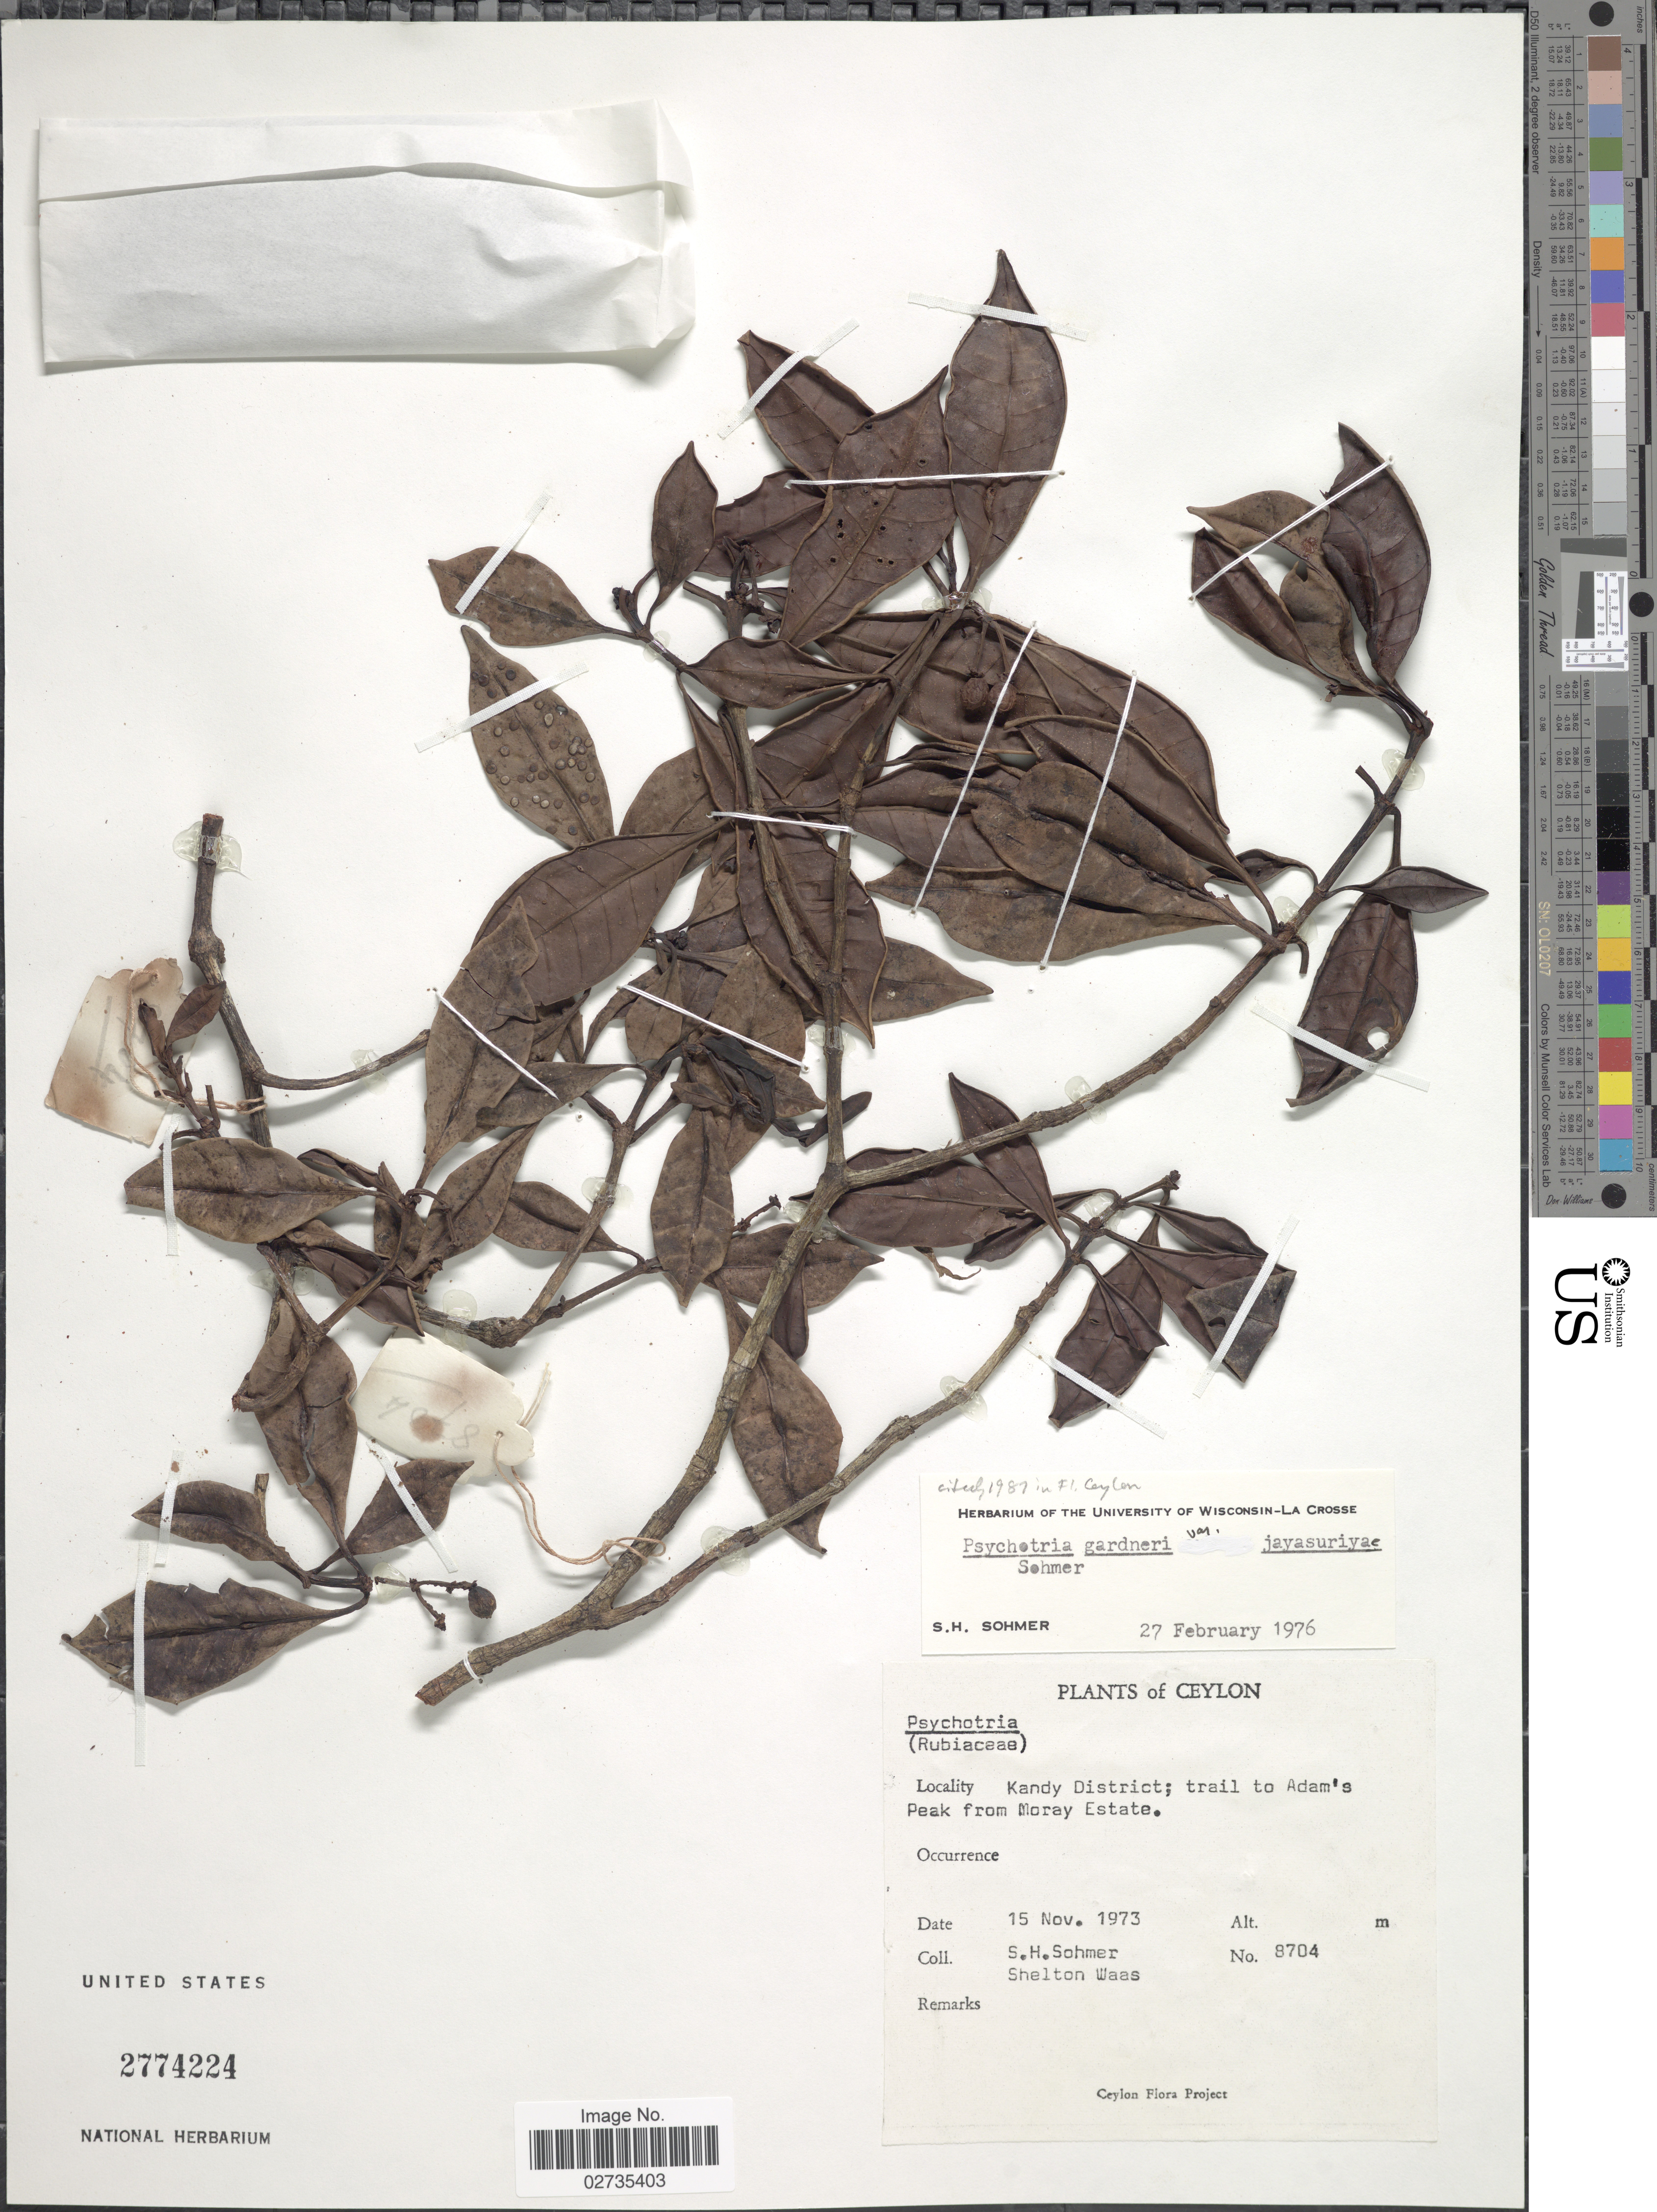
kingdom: Plantae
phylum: Tracheophyta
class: Magnoliopsida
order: Gentianales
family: Rubiaceae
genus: Psychotria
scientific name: Psychotria gardneri var. jayasuriyae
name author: Sohmer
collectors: S. H. Sohmer & S. Waas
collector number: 8704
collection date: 1973-11-15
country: Sri Lanka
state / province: Central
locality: Ceylon. Kandy District; trail to Adam's Peak from Moray Estate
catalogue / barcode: US 2774224